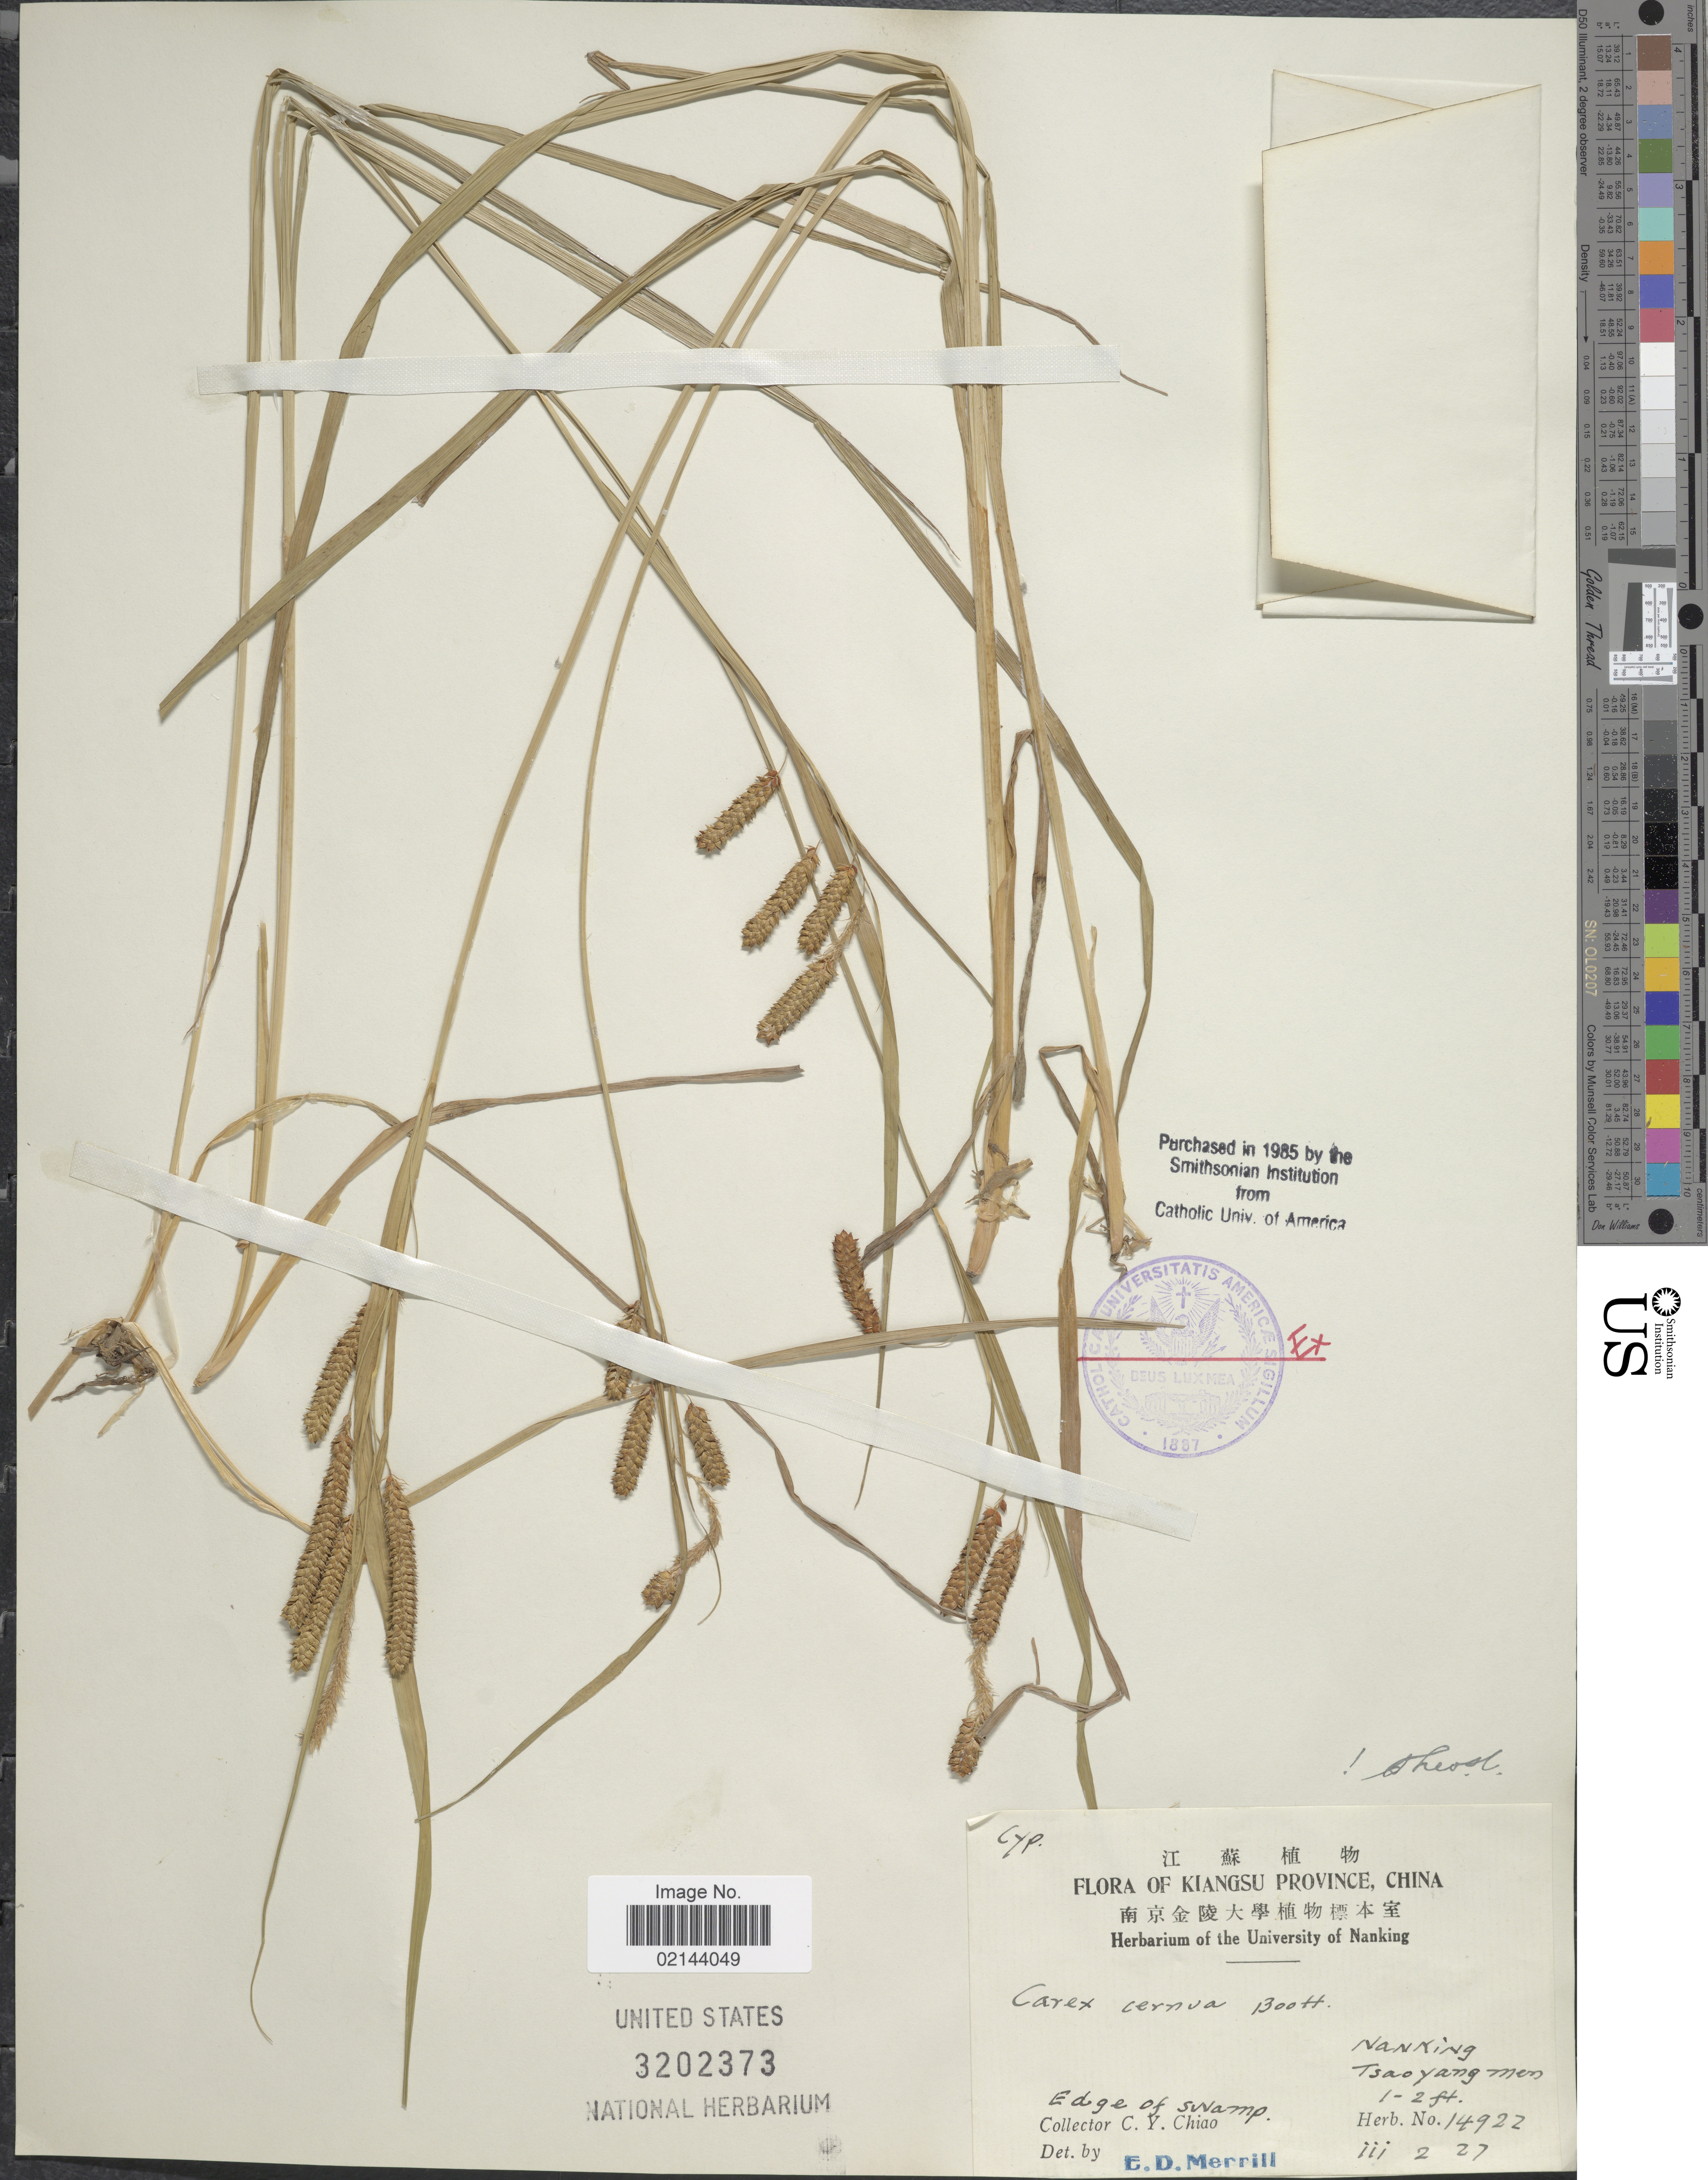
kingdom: Plantae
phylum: Tracheophyta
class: Liliopsida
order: Poales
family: Cyperaceae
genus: Carex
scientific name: Carex dimorpholepis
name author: Steud.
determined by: Strong, Mark T., (BOT), Smithsonian Institution - National Museum of Natural History (UNITED STATES)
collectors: C. Y. Chiao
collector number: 14922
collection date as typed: Transcribed d/m/y: 2/3/27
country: China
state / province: Jiangsu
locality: Kiangsu Province, Nanking, Tsao Yang Mon [interpreted]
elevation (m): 0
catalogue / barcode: US 3202373